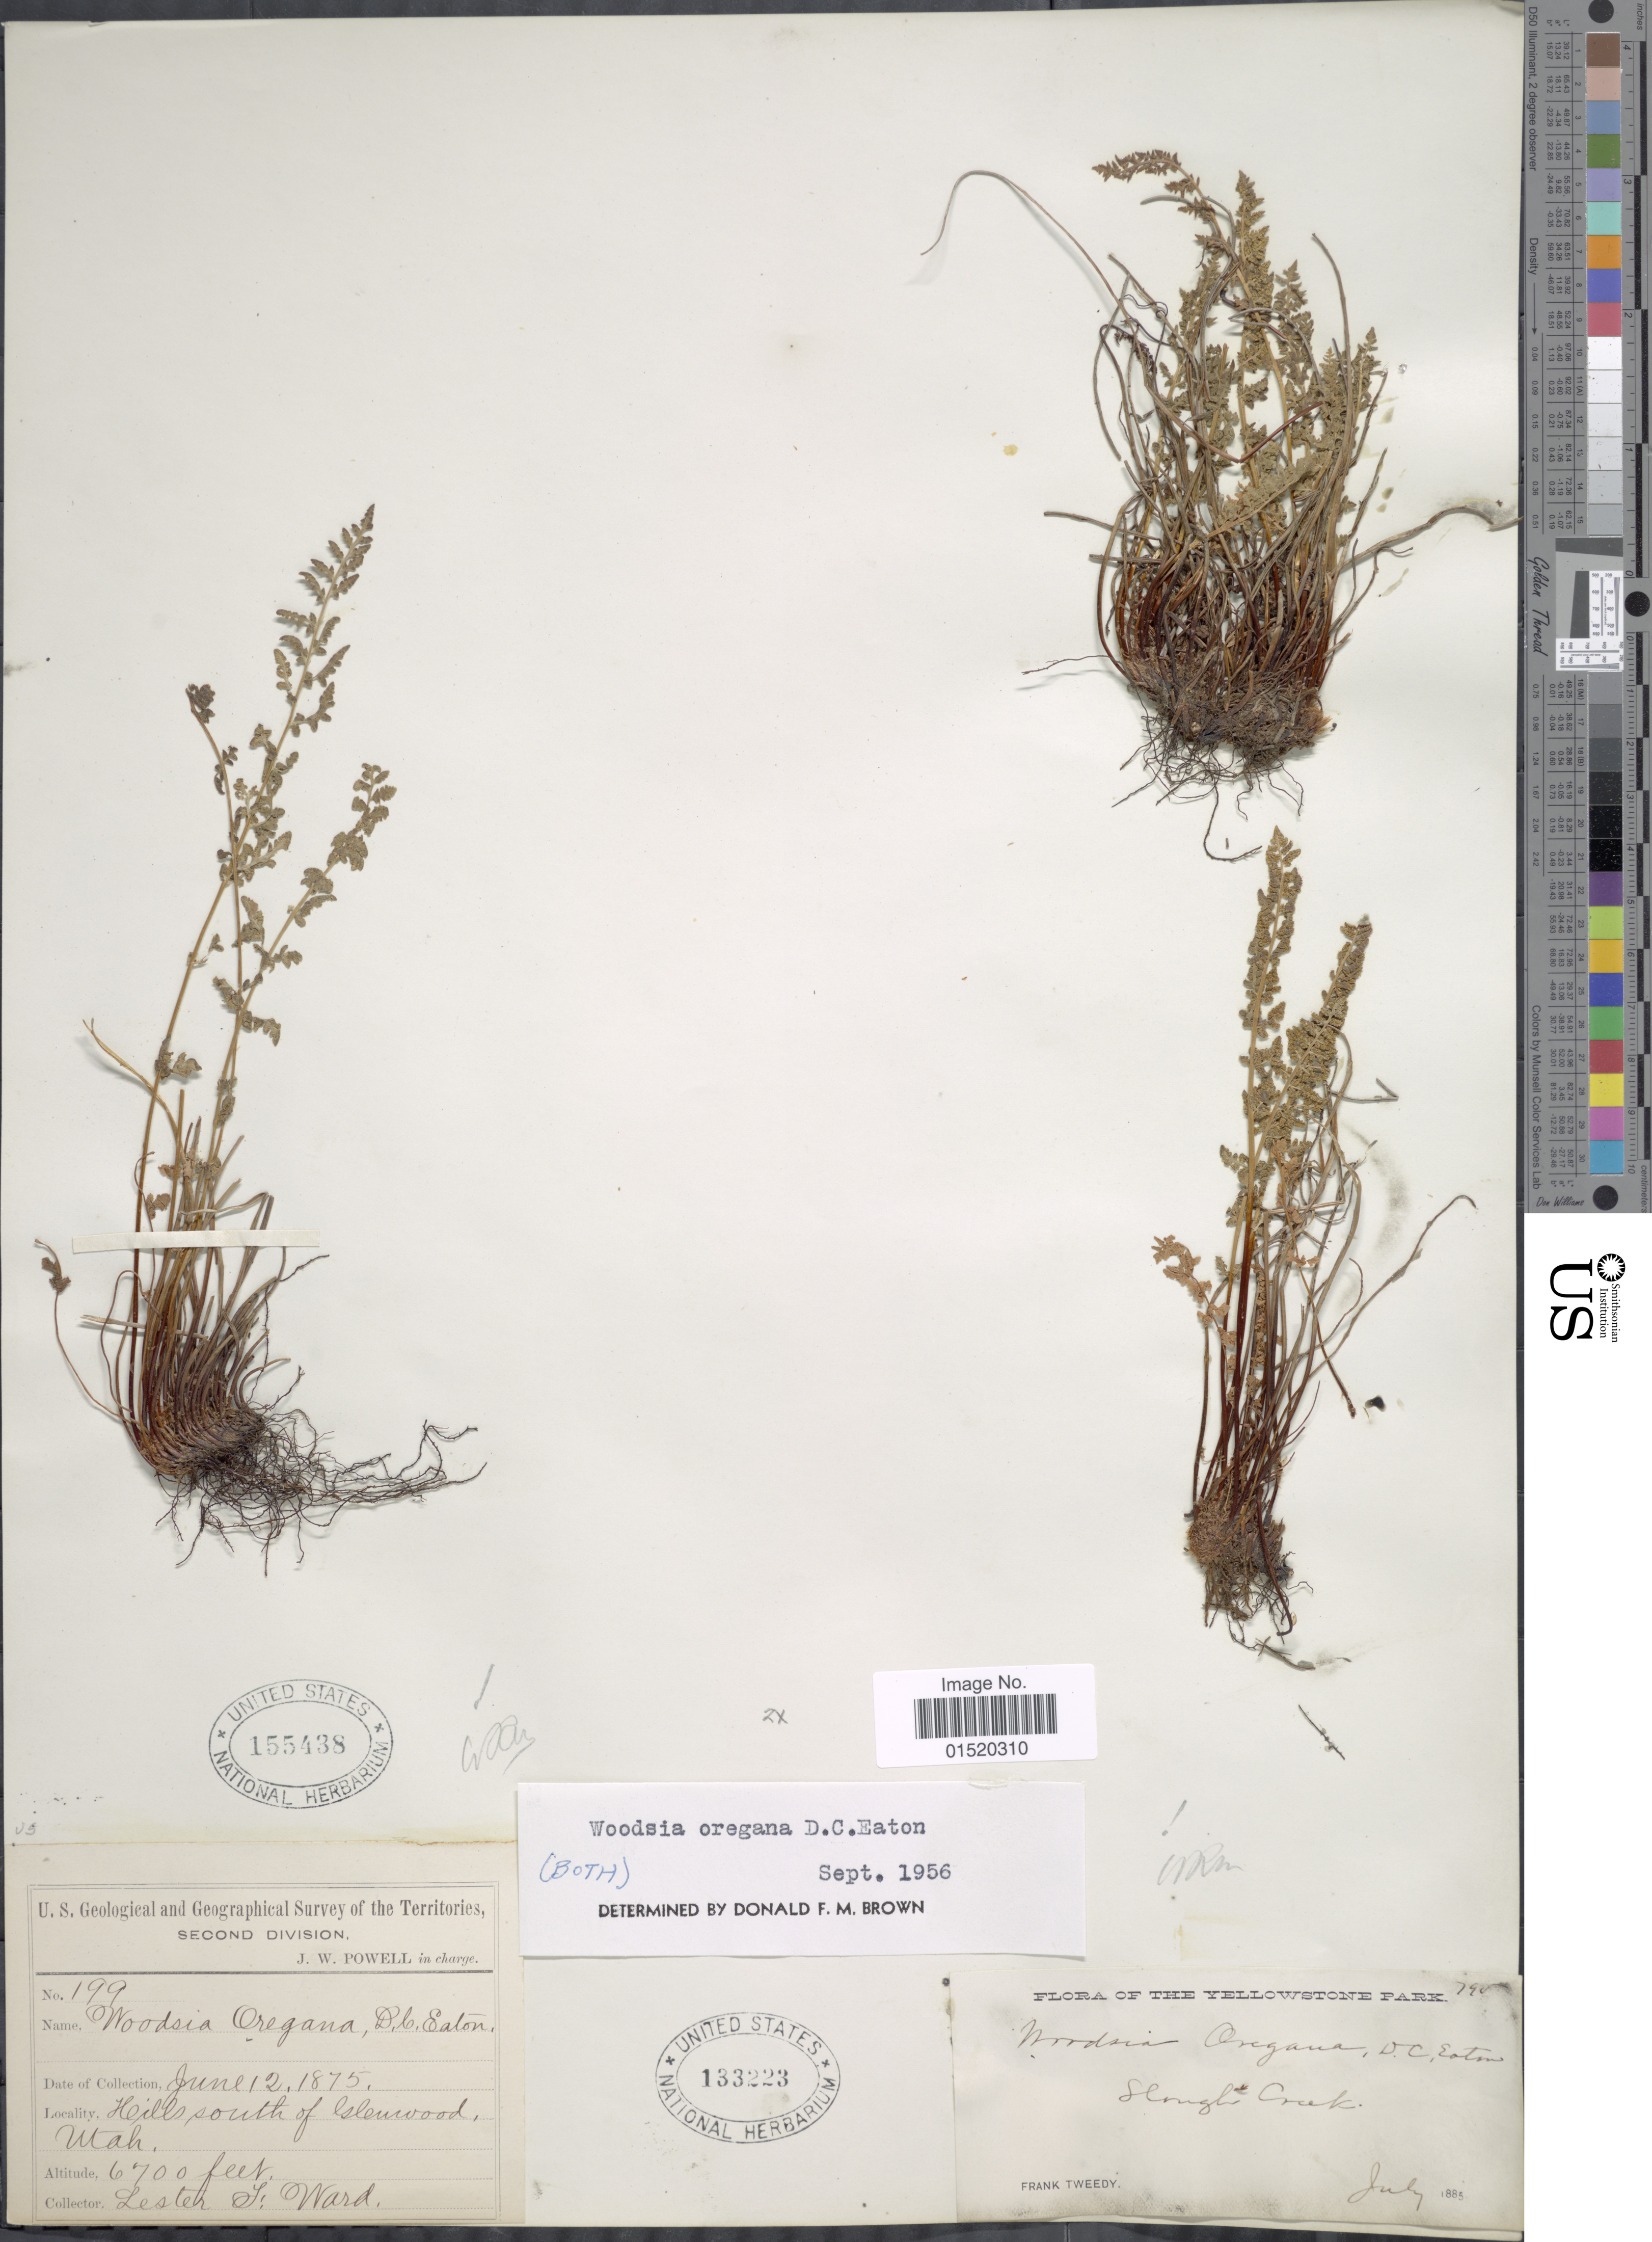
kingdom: Plantae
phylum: Tracheophyta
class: Polypodiopsida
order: Polypodiales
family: Woodsiaceae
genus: Woodsia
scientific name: Woodsia oregana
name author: D.C. Eaton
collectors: F. Tweedy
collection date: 1885-07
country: United States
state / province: Wyoming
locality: Yellowstone Park, Slough Creek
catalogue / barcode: US 133223